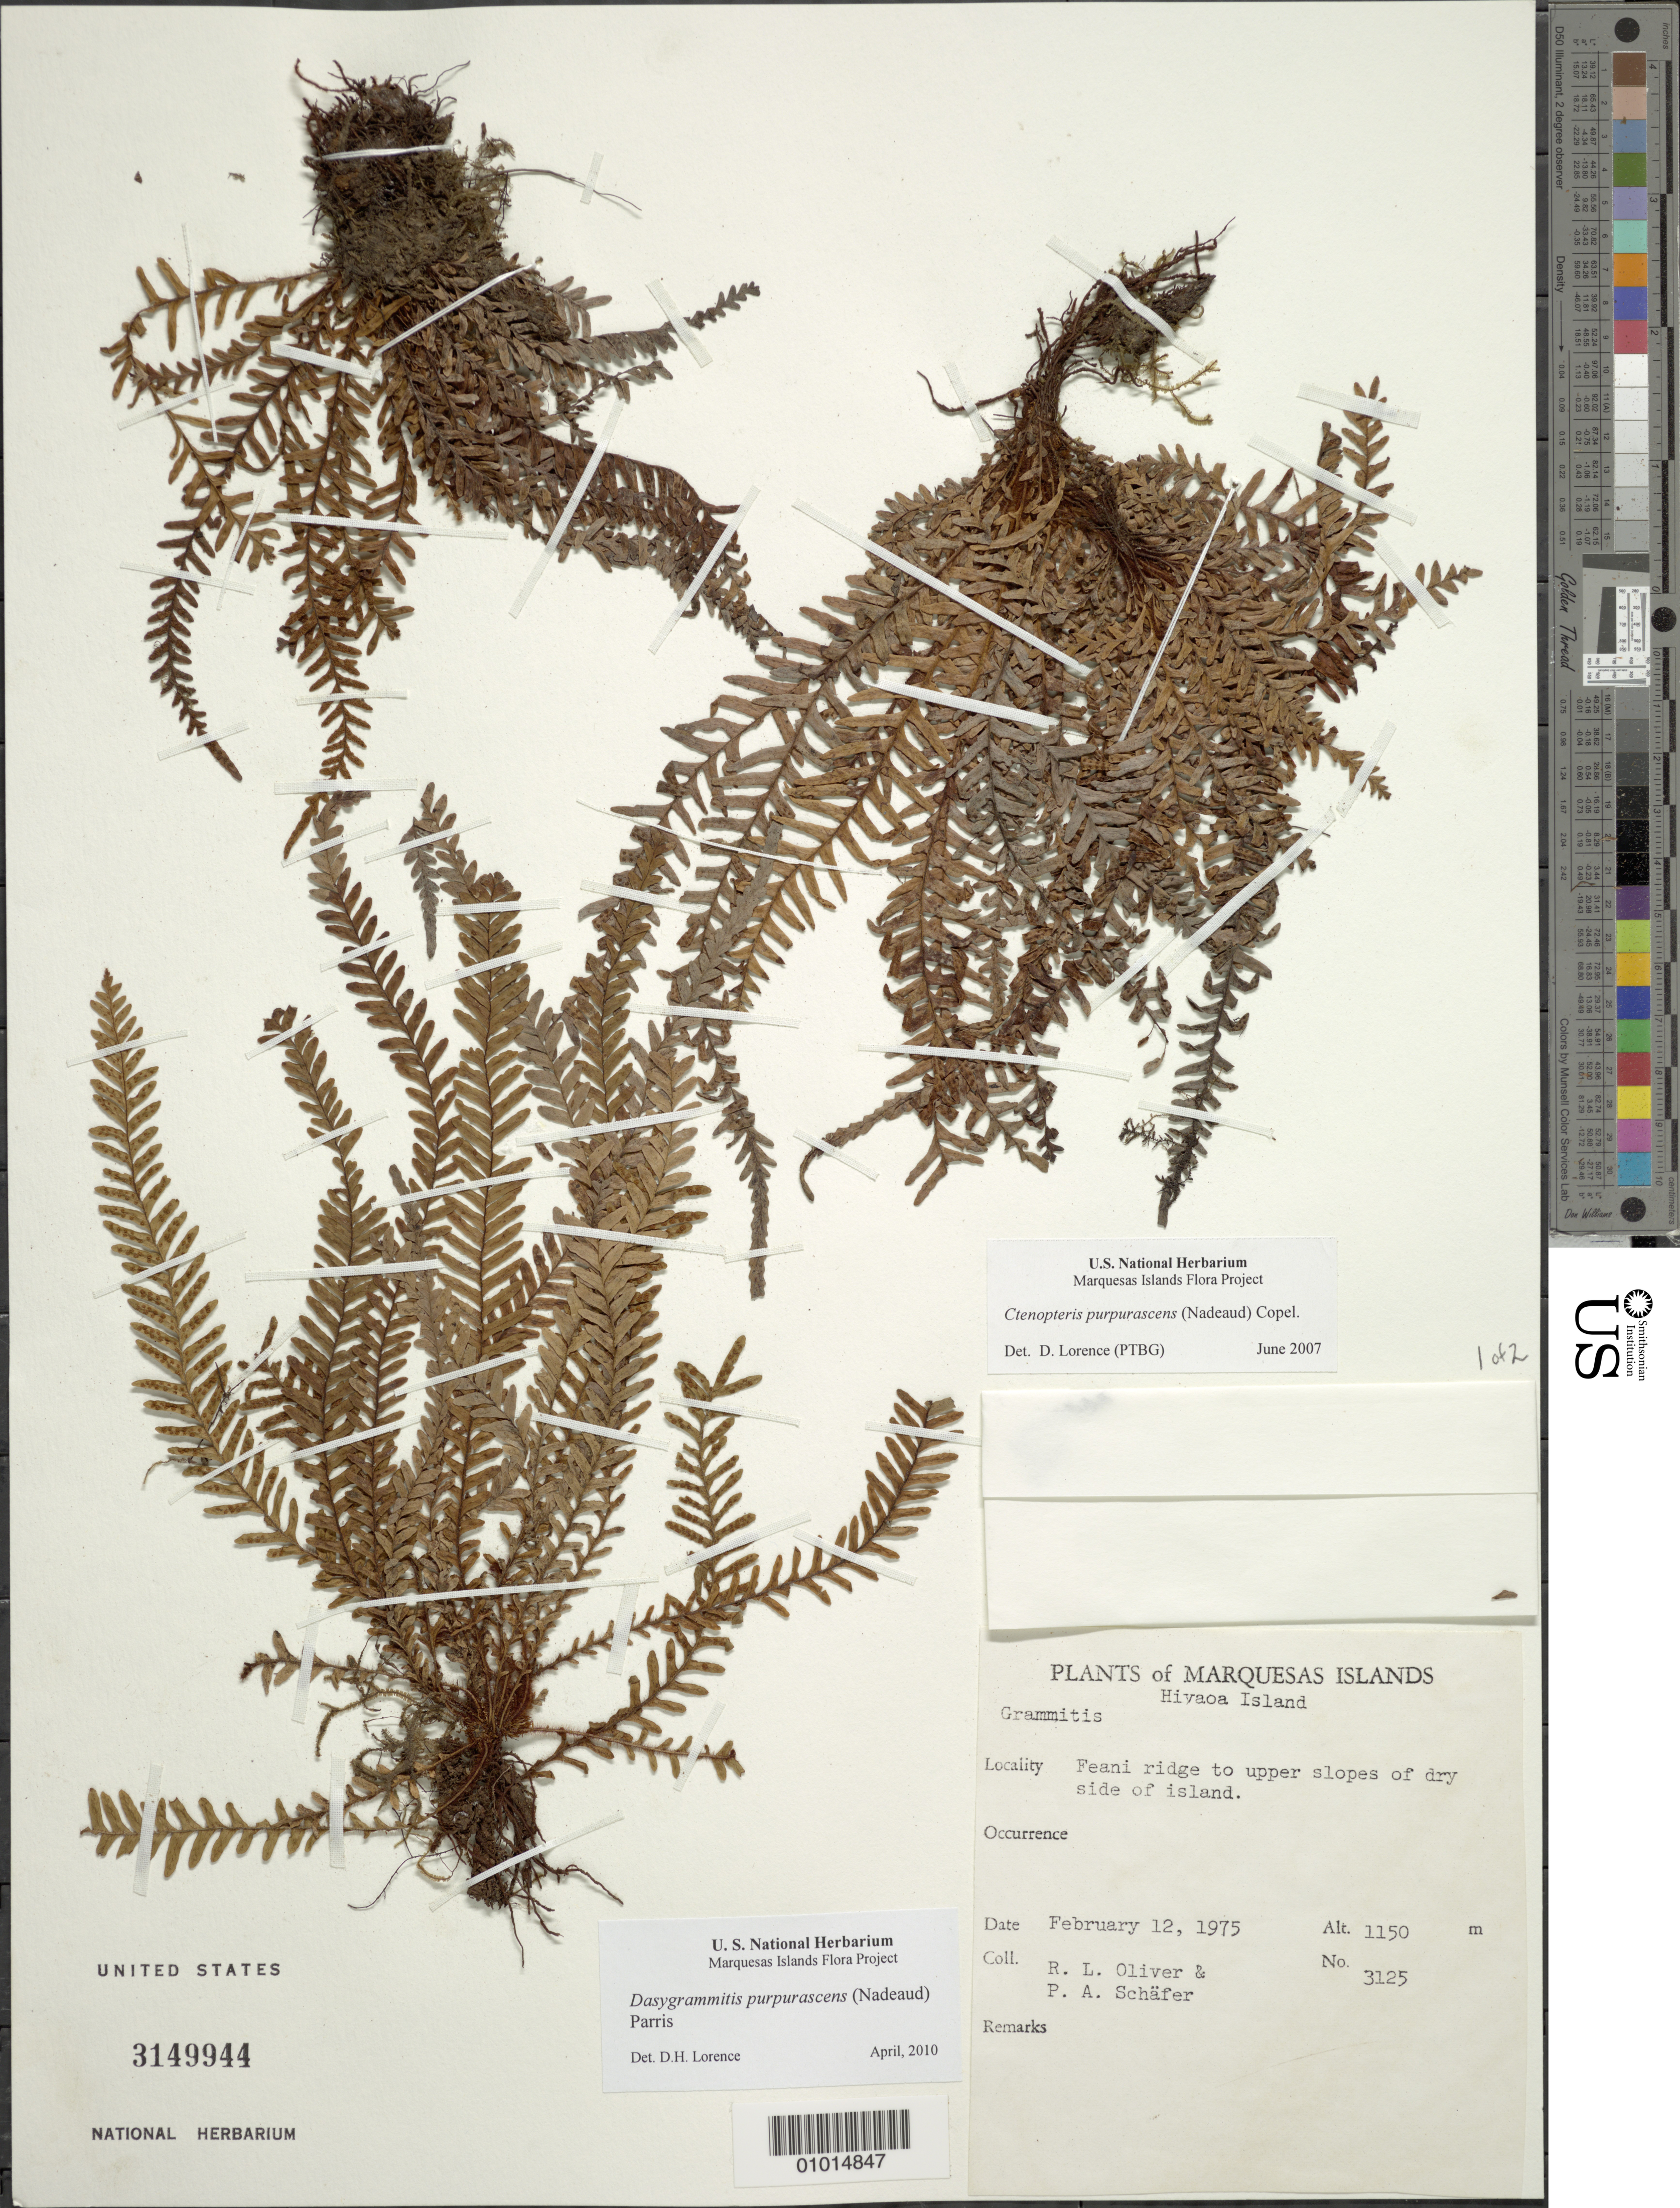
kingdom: Plantae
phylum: Tracheophyta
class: Polypodiopsida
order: Polypodiales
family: Polypodiaceae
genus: Dasygrammitis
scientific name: Dasygrammitis purpurascens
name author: (Nadeaud) Parris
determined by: Lorence, David H., (PTBG), National Tropical Botanical Garden (UNITED STATES)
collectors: R. L. Oliver & P. A. Schäfer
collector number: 3125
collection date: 1975-02-12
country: French Polynesia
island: Hiva Oa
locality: Feani ridge to upper slopes of dry side of island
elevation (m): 1150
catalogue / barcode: US 3149944